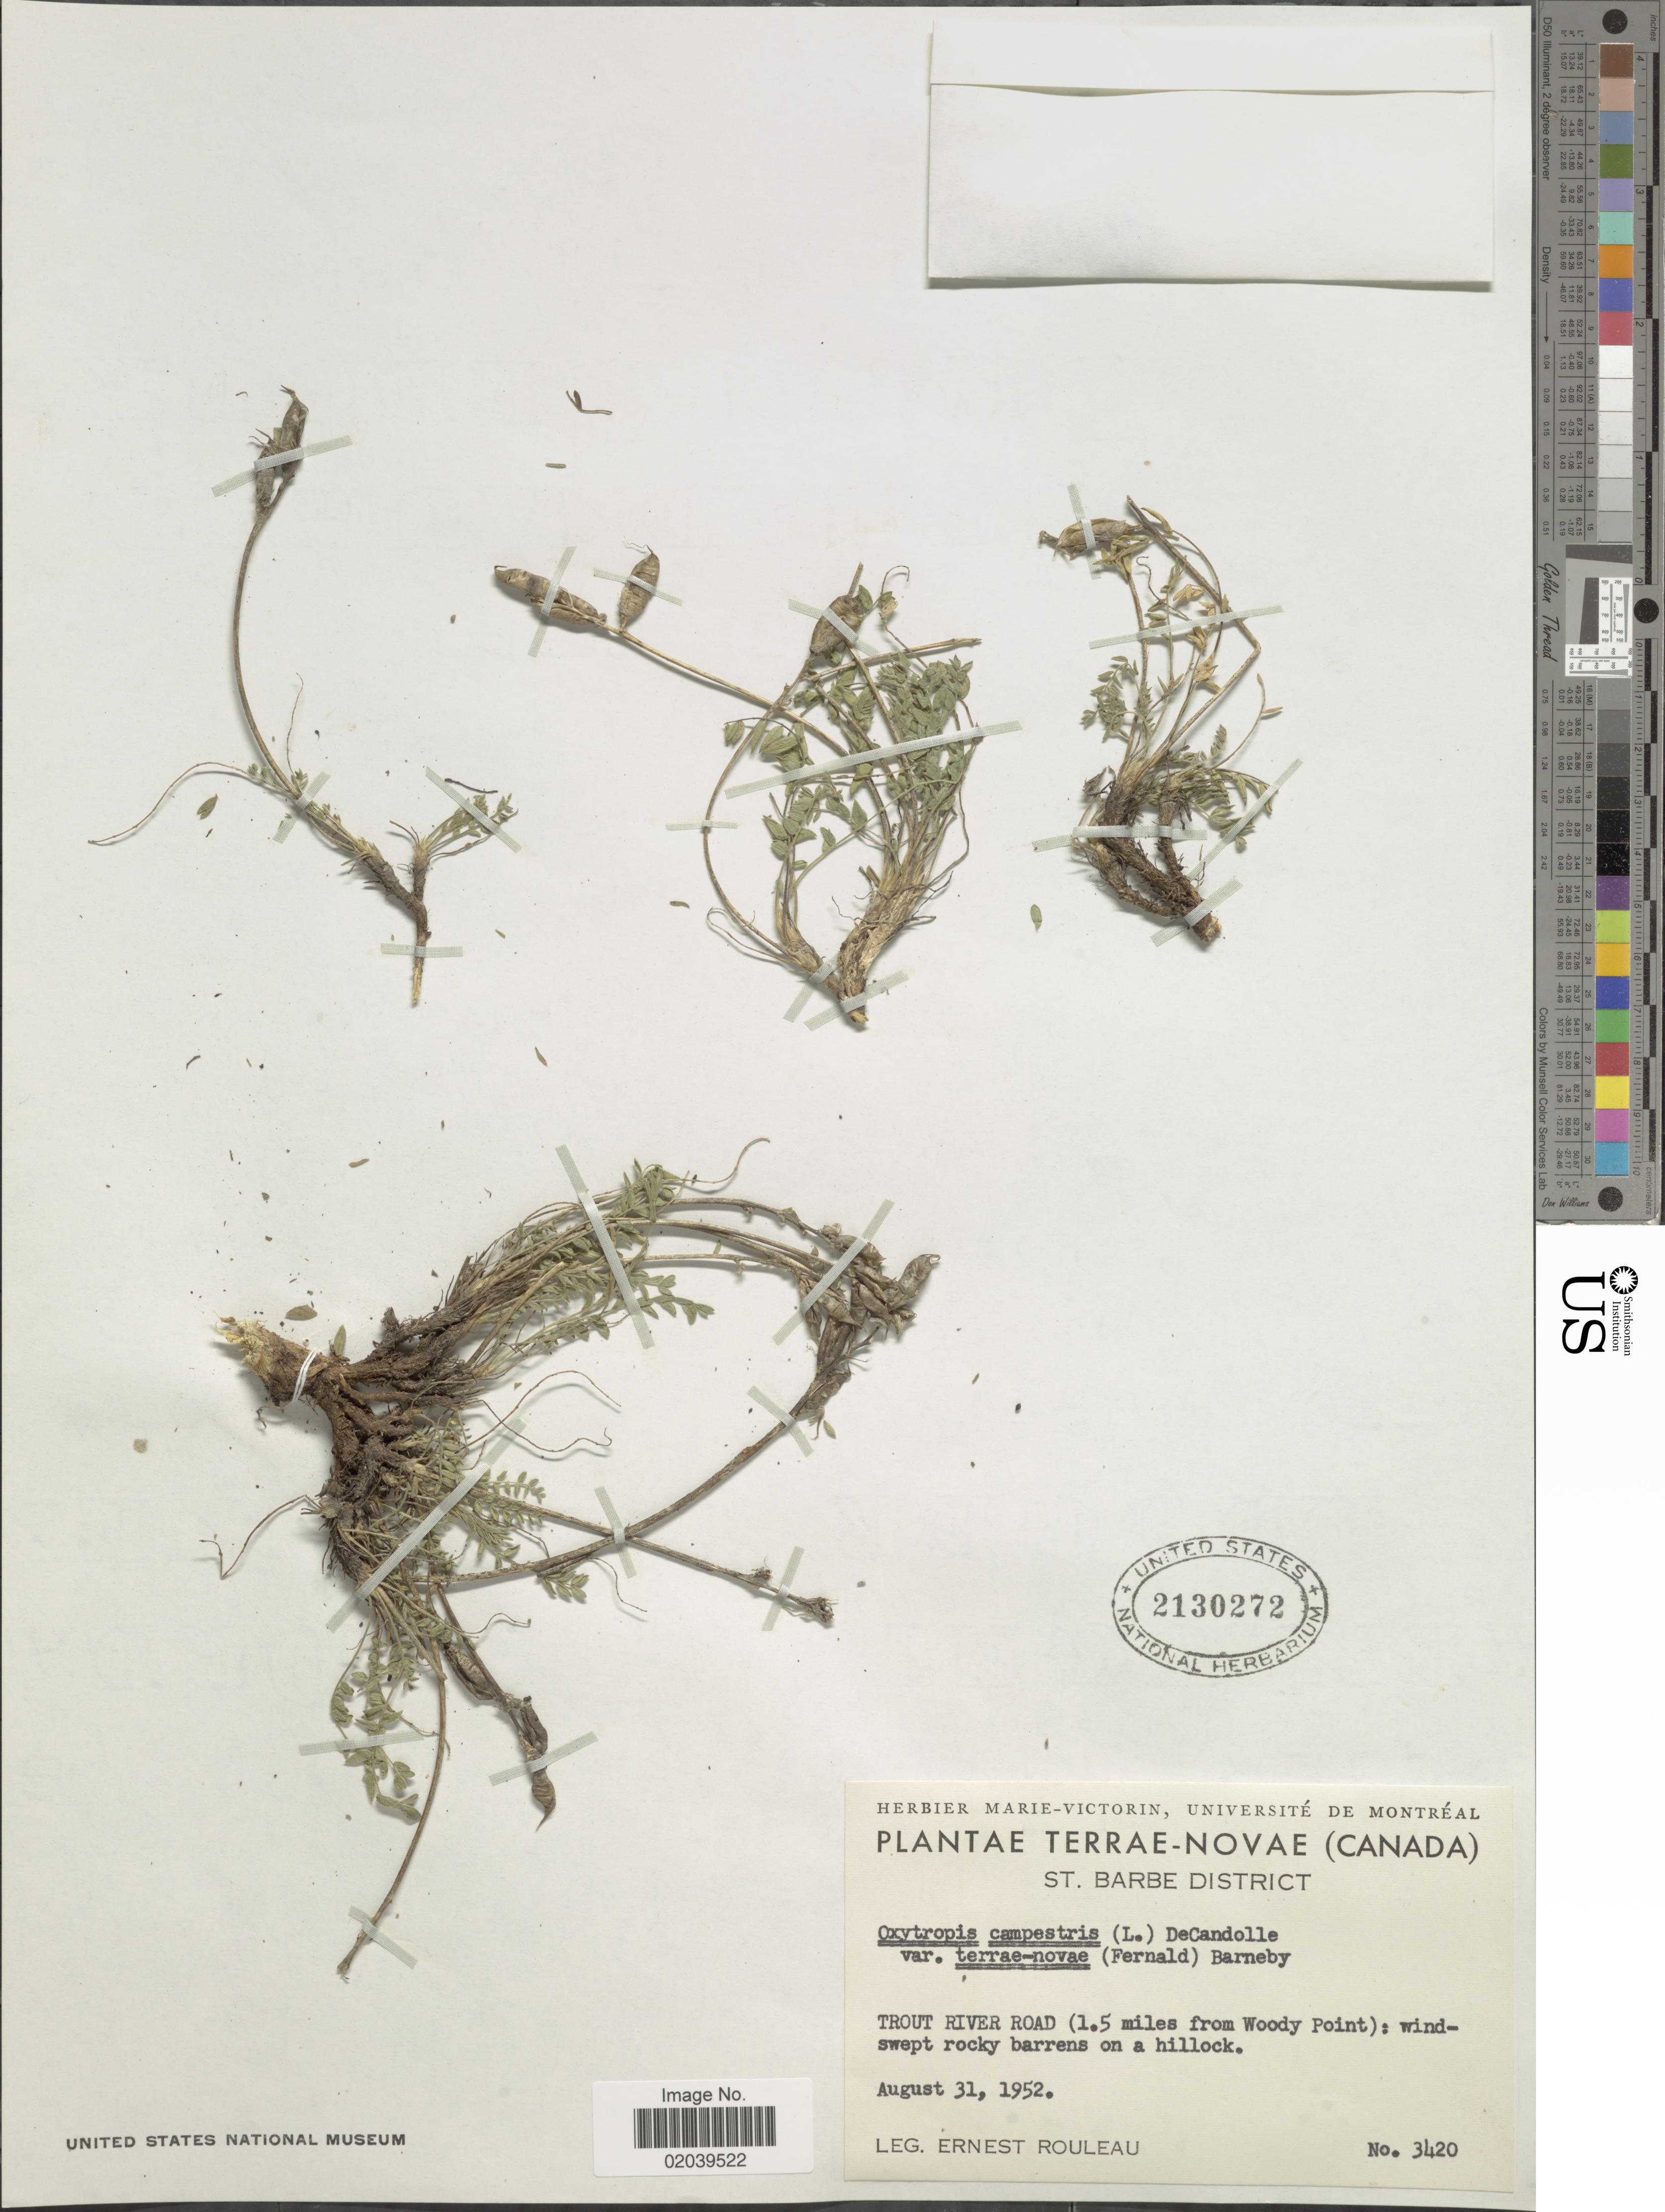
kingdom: Plantae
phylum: Tracheophyta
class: Magnoliopsida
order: Fabales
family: Fabaceae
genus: Oxytropis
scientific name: Oxytropis campestris var. terrae-novae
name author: (Fernald) Barneby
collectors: J. Rouleau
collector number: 3420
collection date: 1952-08-31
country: Canada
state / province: Newfoundland and Labrador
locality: Terrae-Novae (Canada), St. barbe District, Trout River Road (1.5 miles from Woody Point)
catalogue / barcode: US 2130272